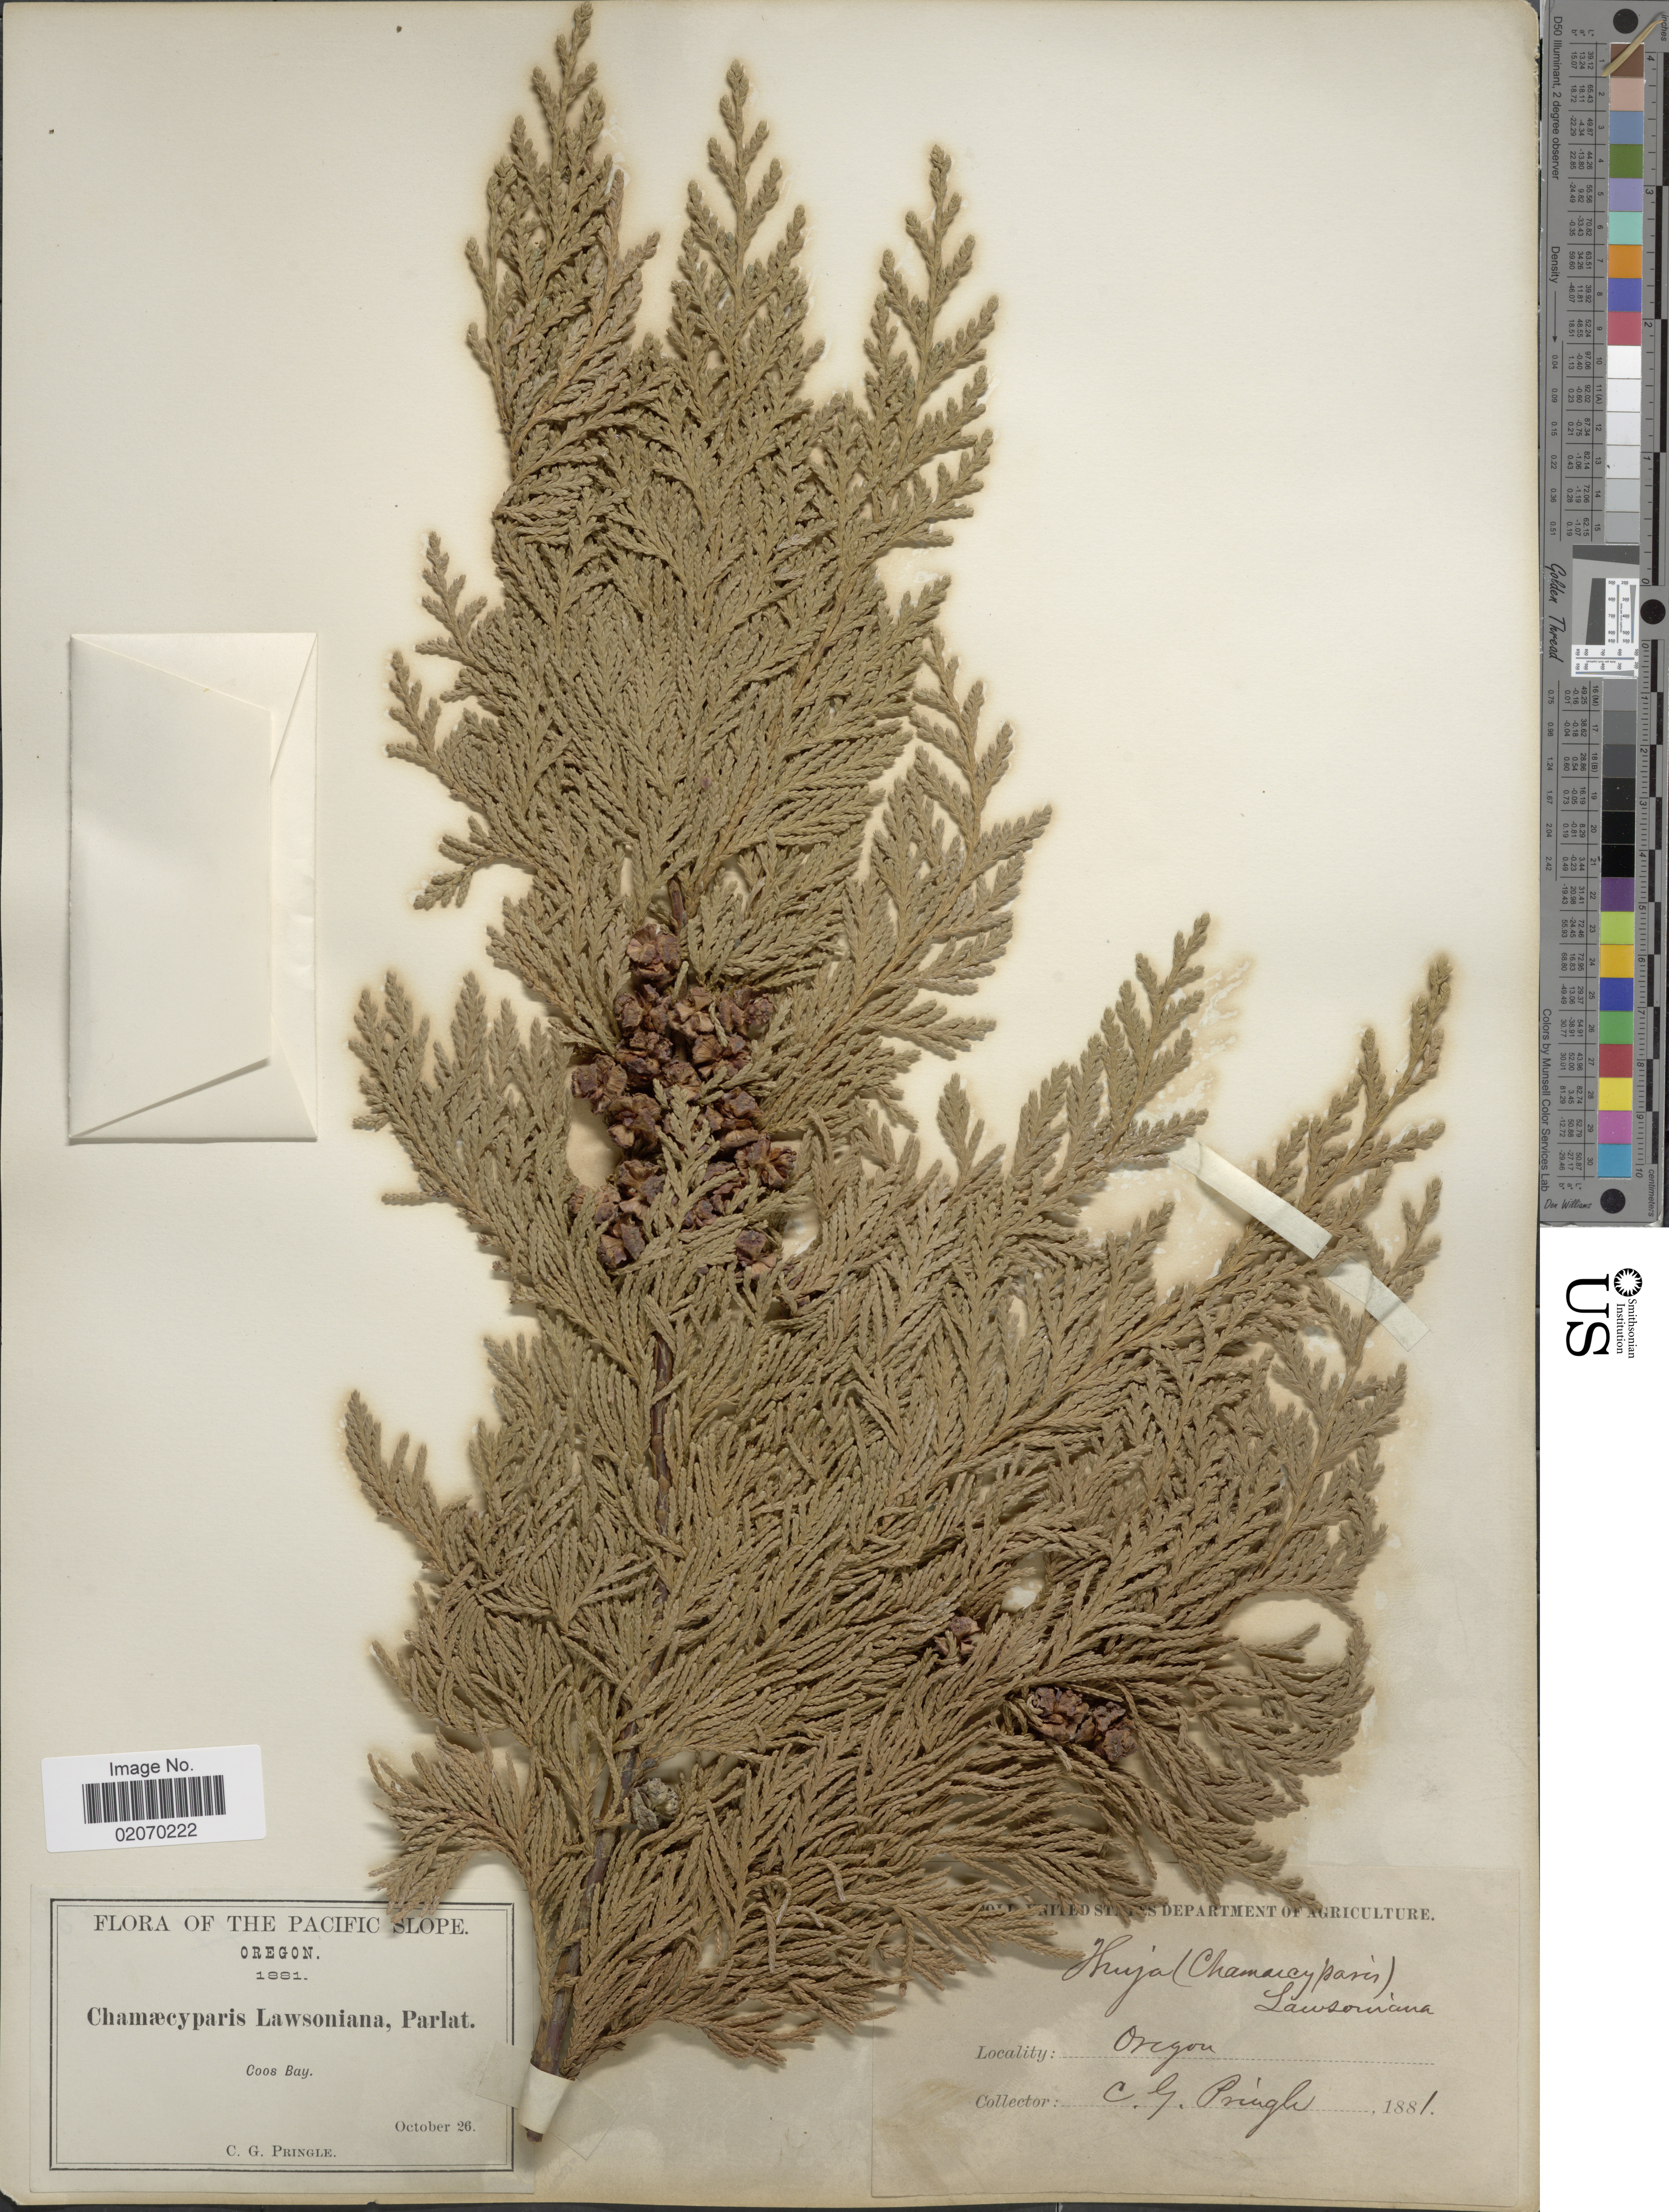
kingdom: Plantae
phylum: Tracheophyta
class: Pinopsida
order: Pinales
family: Cupressaceae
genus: Chamaecyparis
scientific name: Chamaecyparis lawsoniana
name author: (A. Murray bis) Parl.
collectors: C. G. Pringle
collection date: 1881-10-26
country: United States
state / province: Oregon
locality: Coos Bay